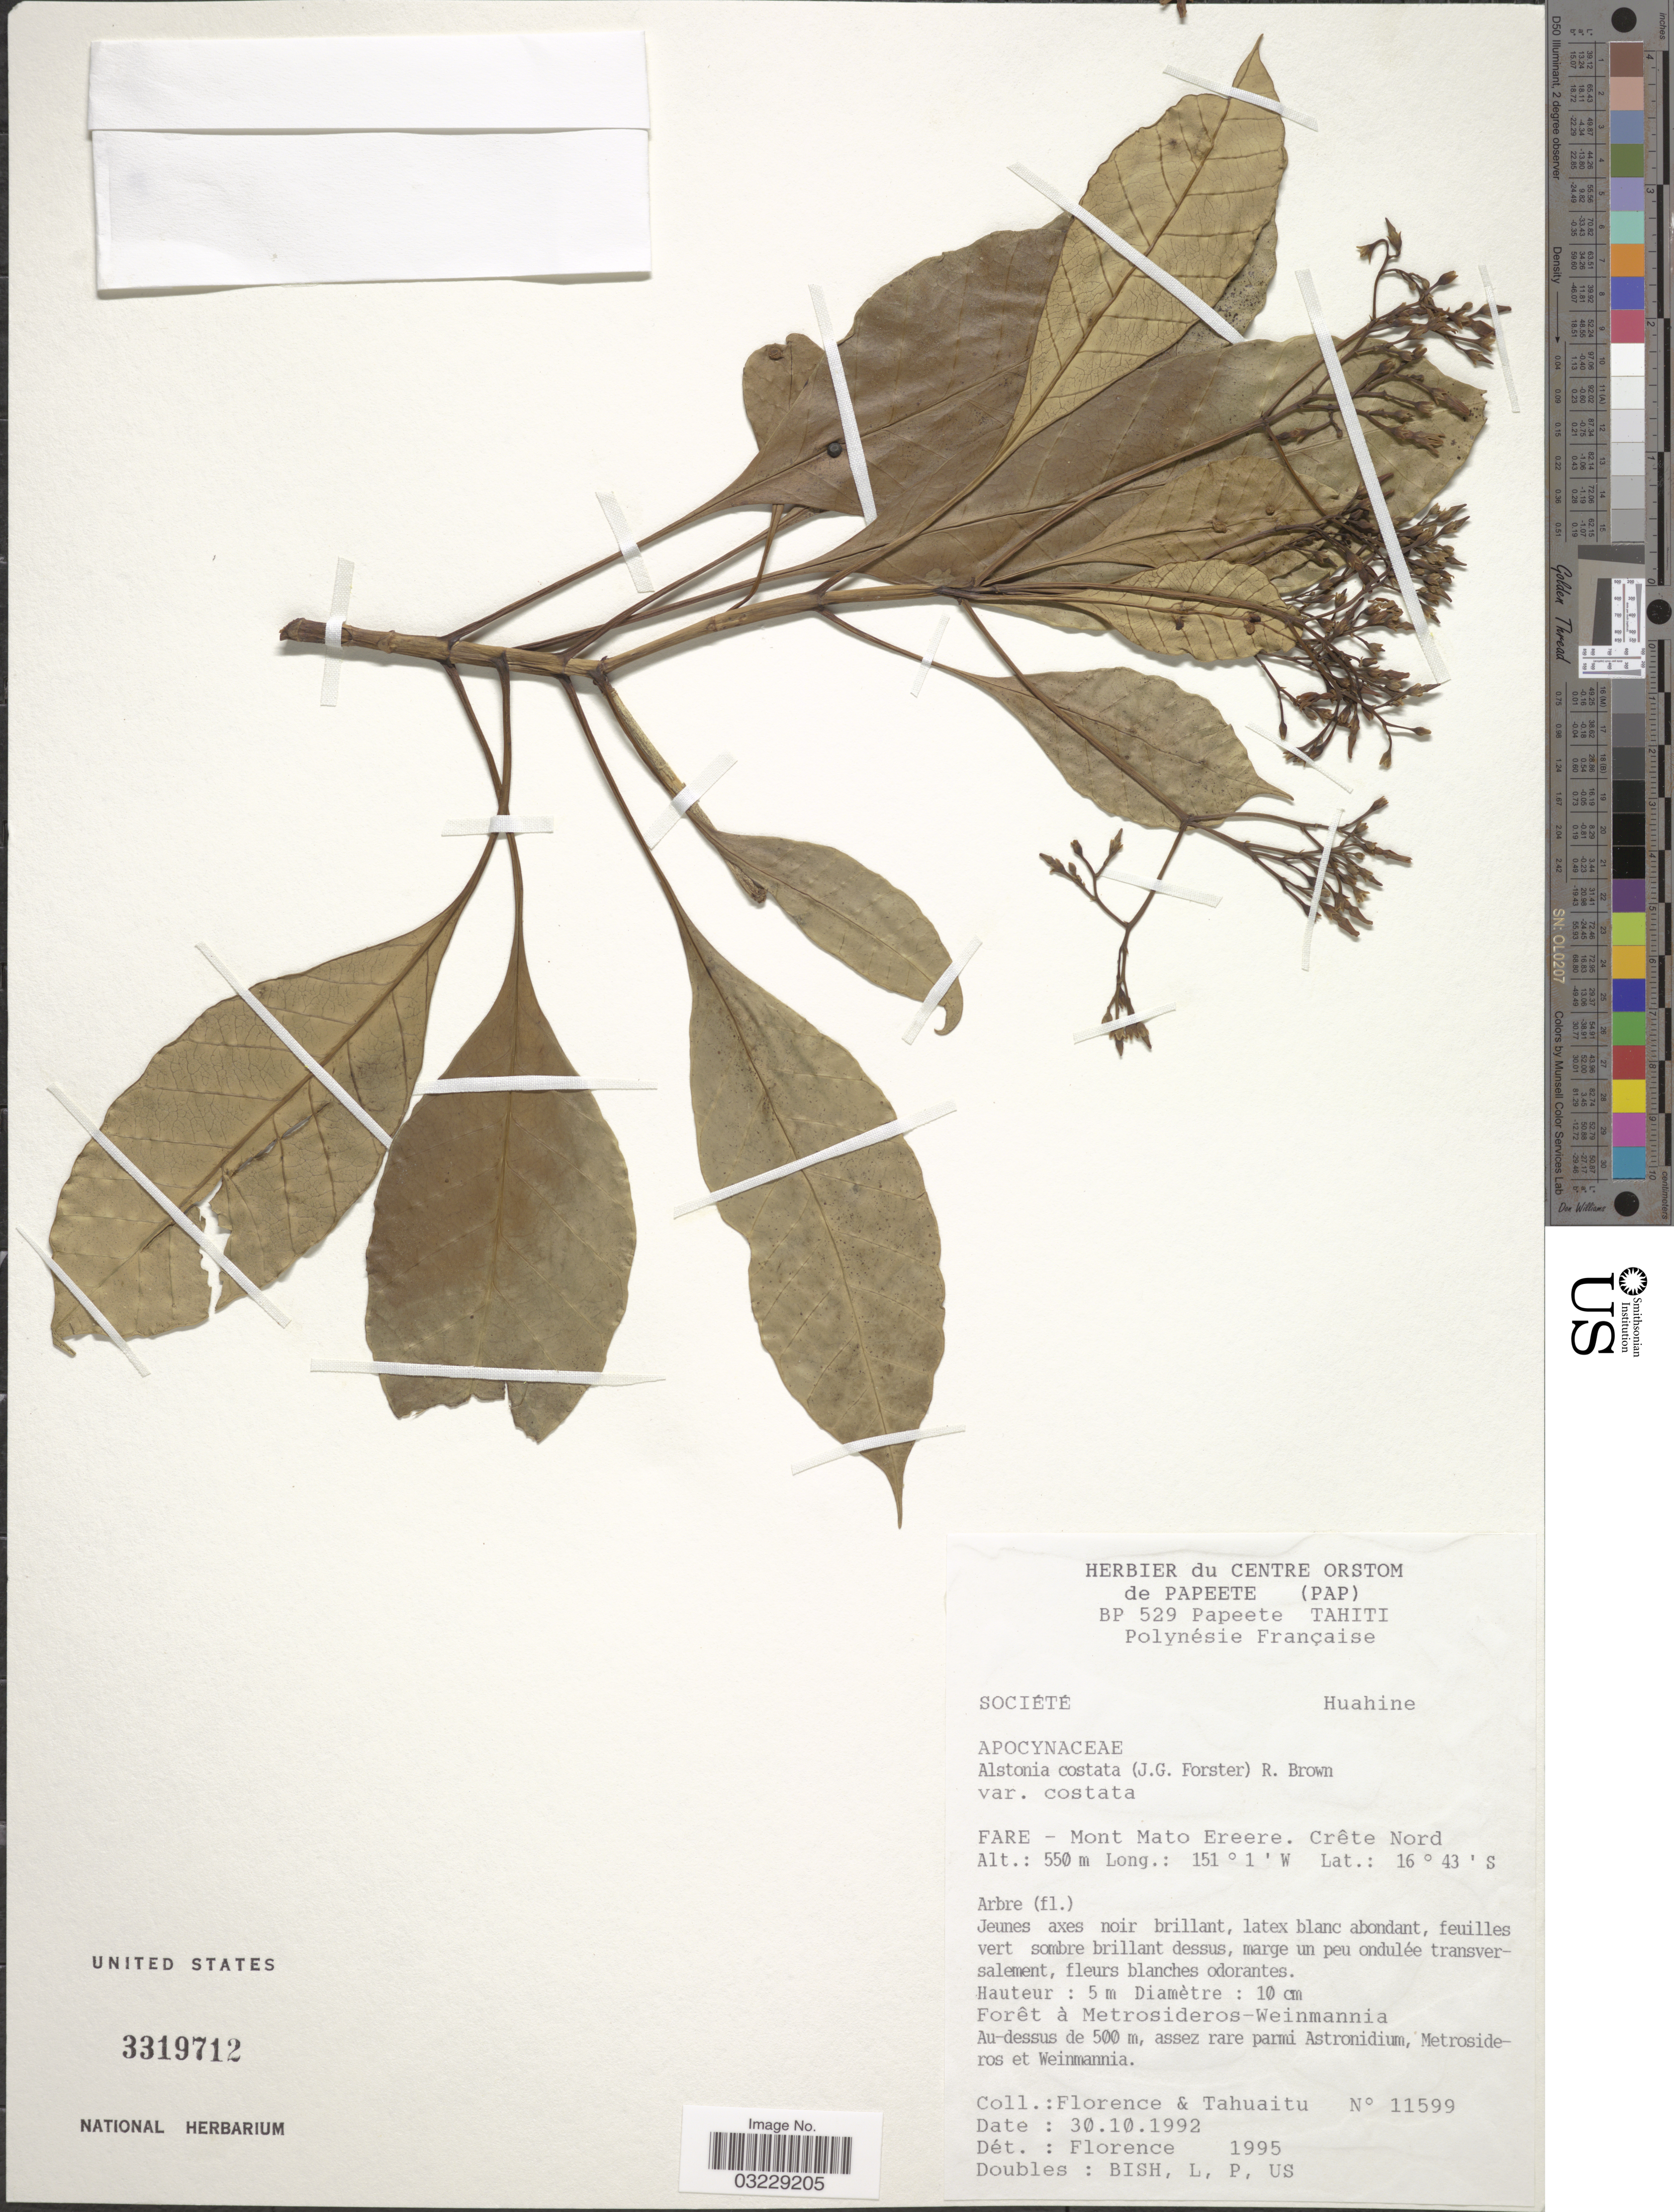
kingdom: Plantae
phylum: Tracheophyta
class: Magnoliopsida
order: Gentianales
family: Apocynaceae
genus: Alstonia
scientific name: Alstonia costata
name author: (G. Forst.) R. Br.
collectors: -. Florence & -. Tahuaitu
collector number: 11599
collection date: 1992-10-30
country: French Polynesia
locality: Société. Huahine. Fare - Mont Mato Ereere. Crête Nord.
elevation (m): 550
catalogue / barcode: US 3319712